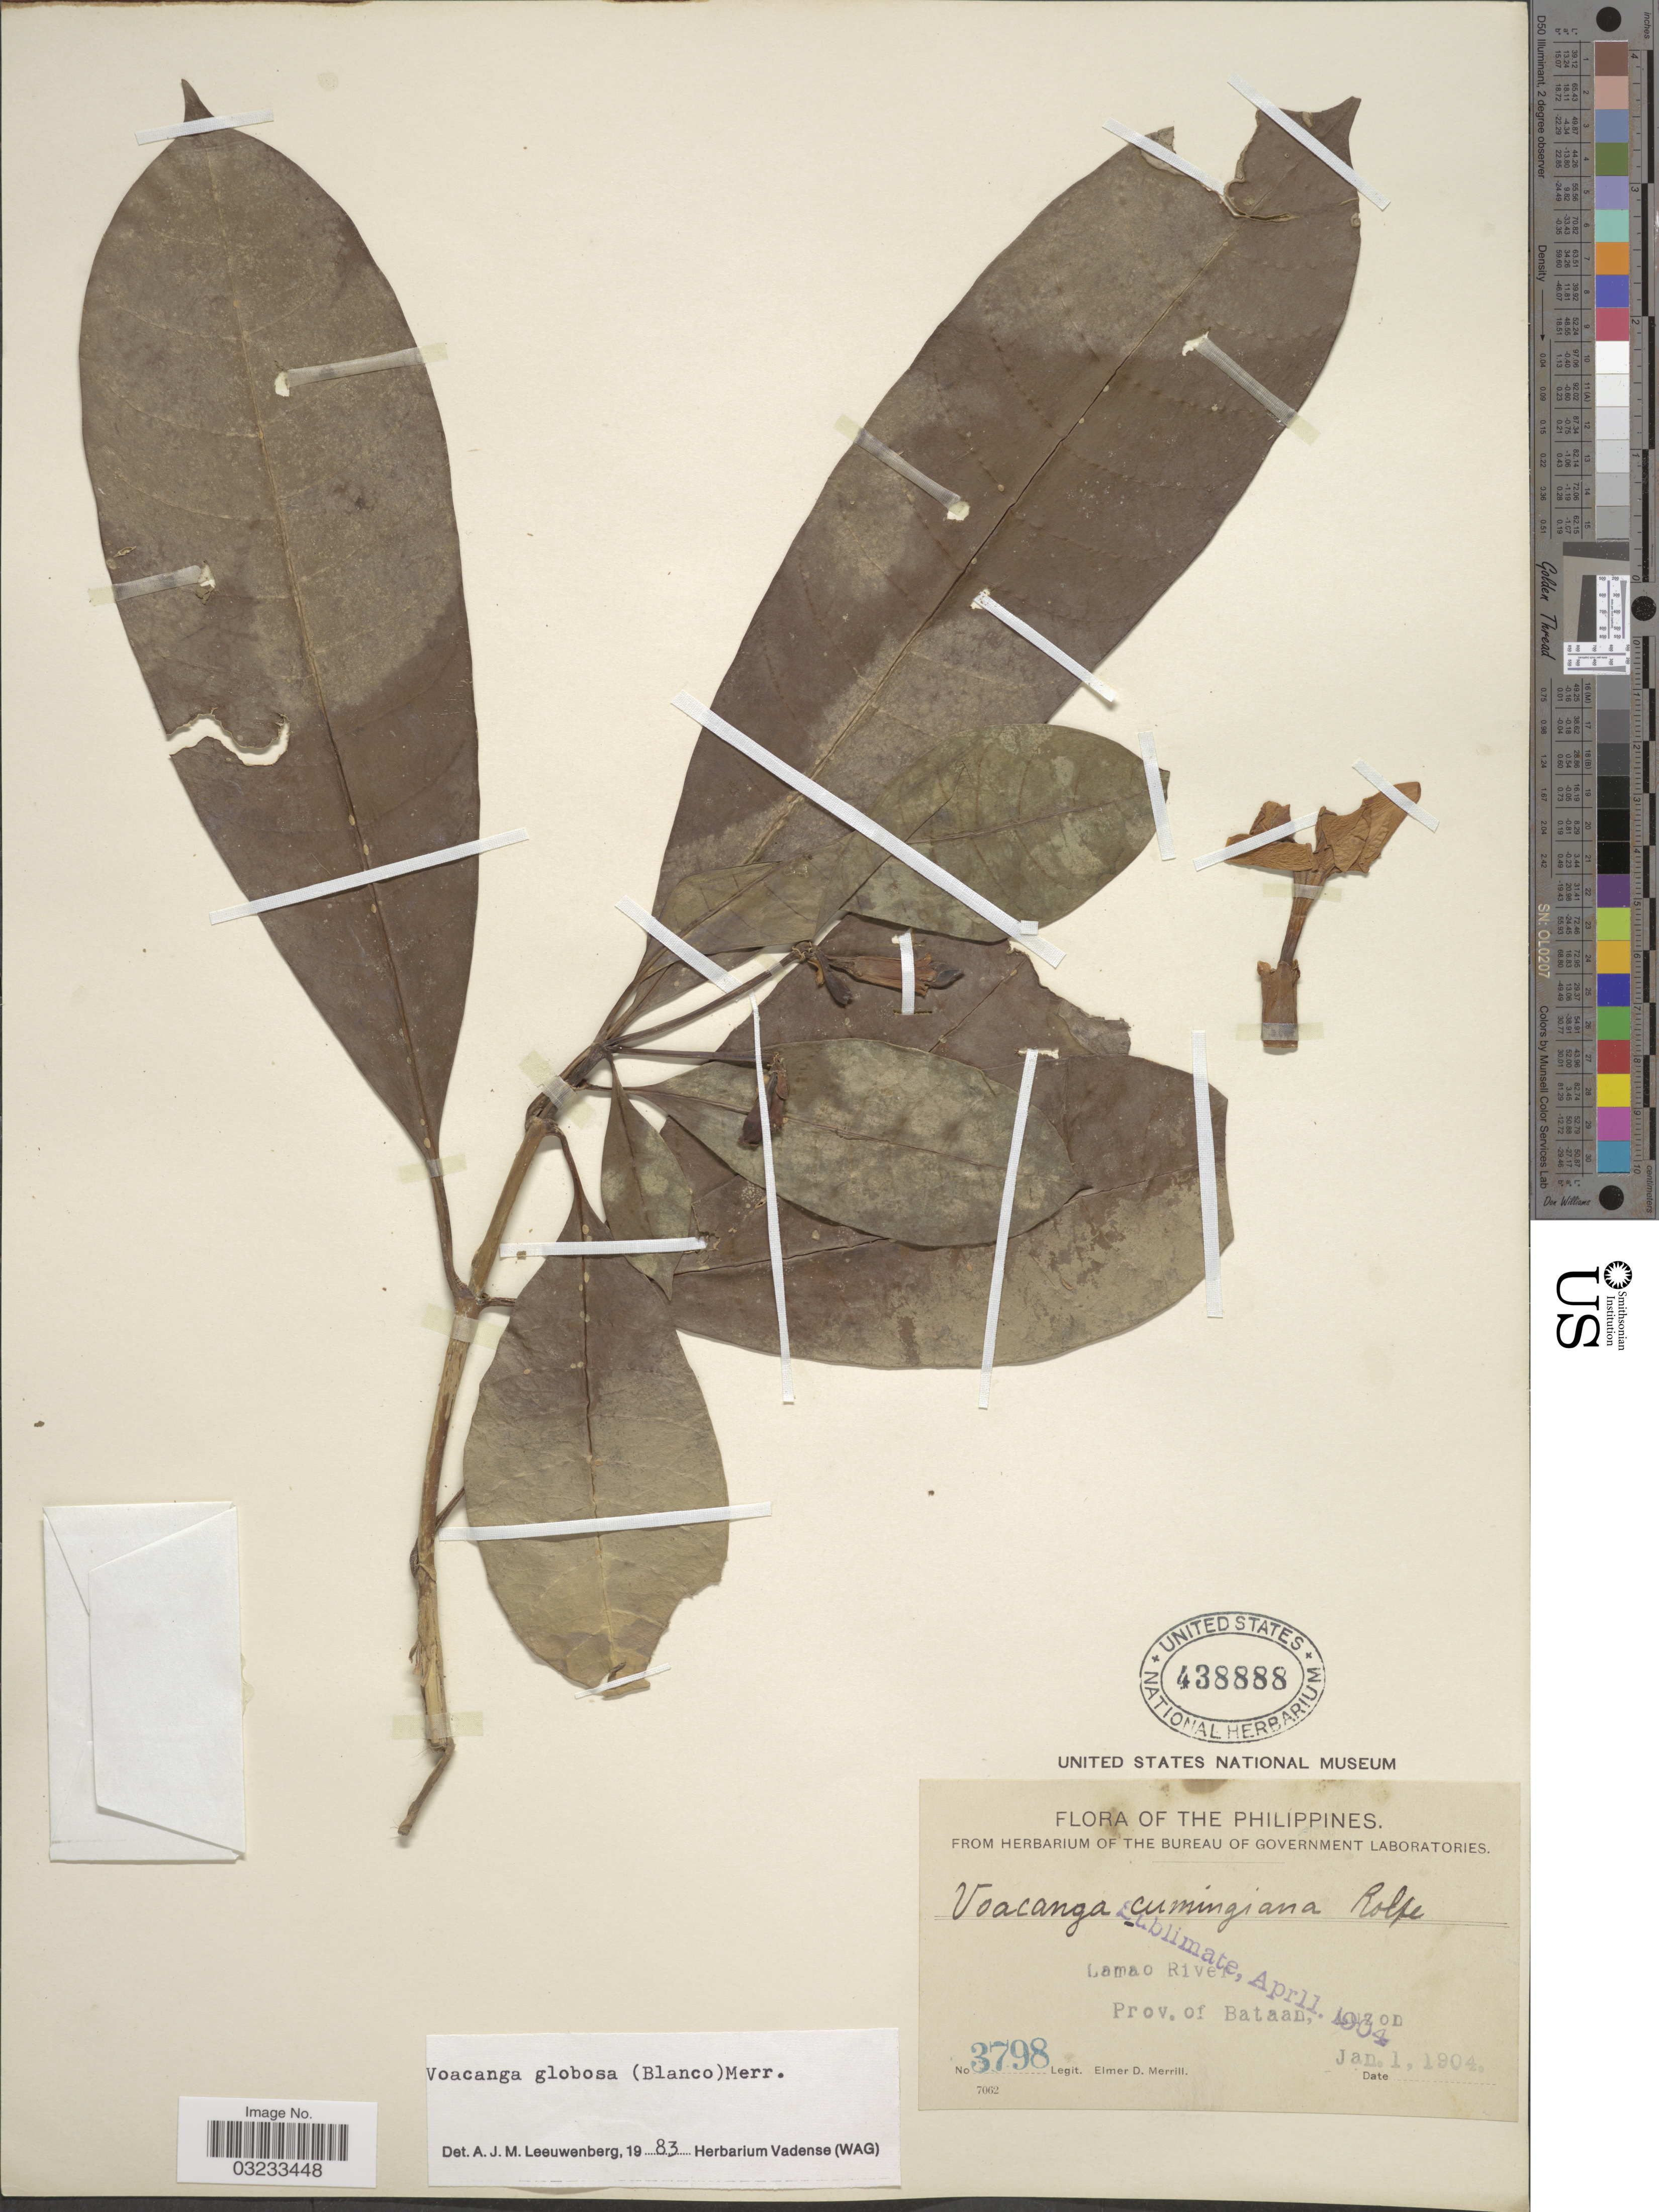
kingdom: Plantae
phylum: Tracheophyta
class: Magnoliopsida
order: Gentianales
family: Apocynaceae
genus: Voacanga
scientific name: Voacanga globosa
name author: (Blanco) Merr.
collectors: E. D. Merrill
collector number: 3798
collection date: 1904-01-01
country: Philippines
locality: Lamao River, Prov. of Bataan, Luzon.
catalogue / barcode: US 438888